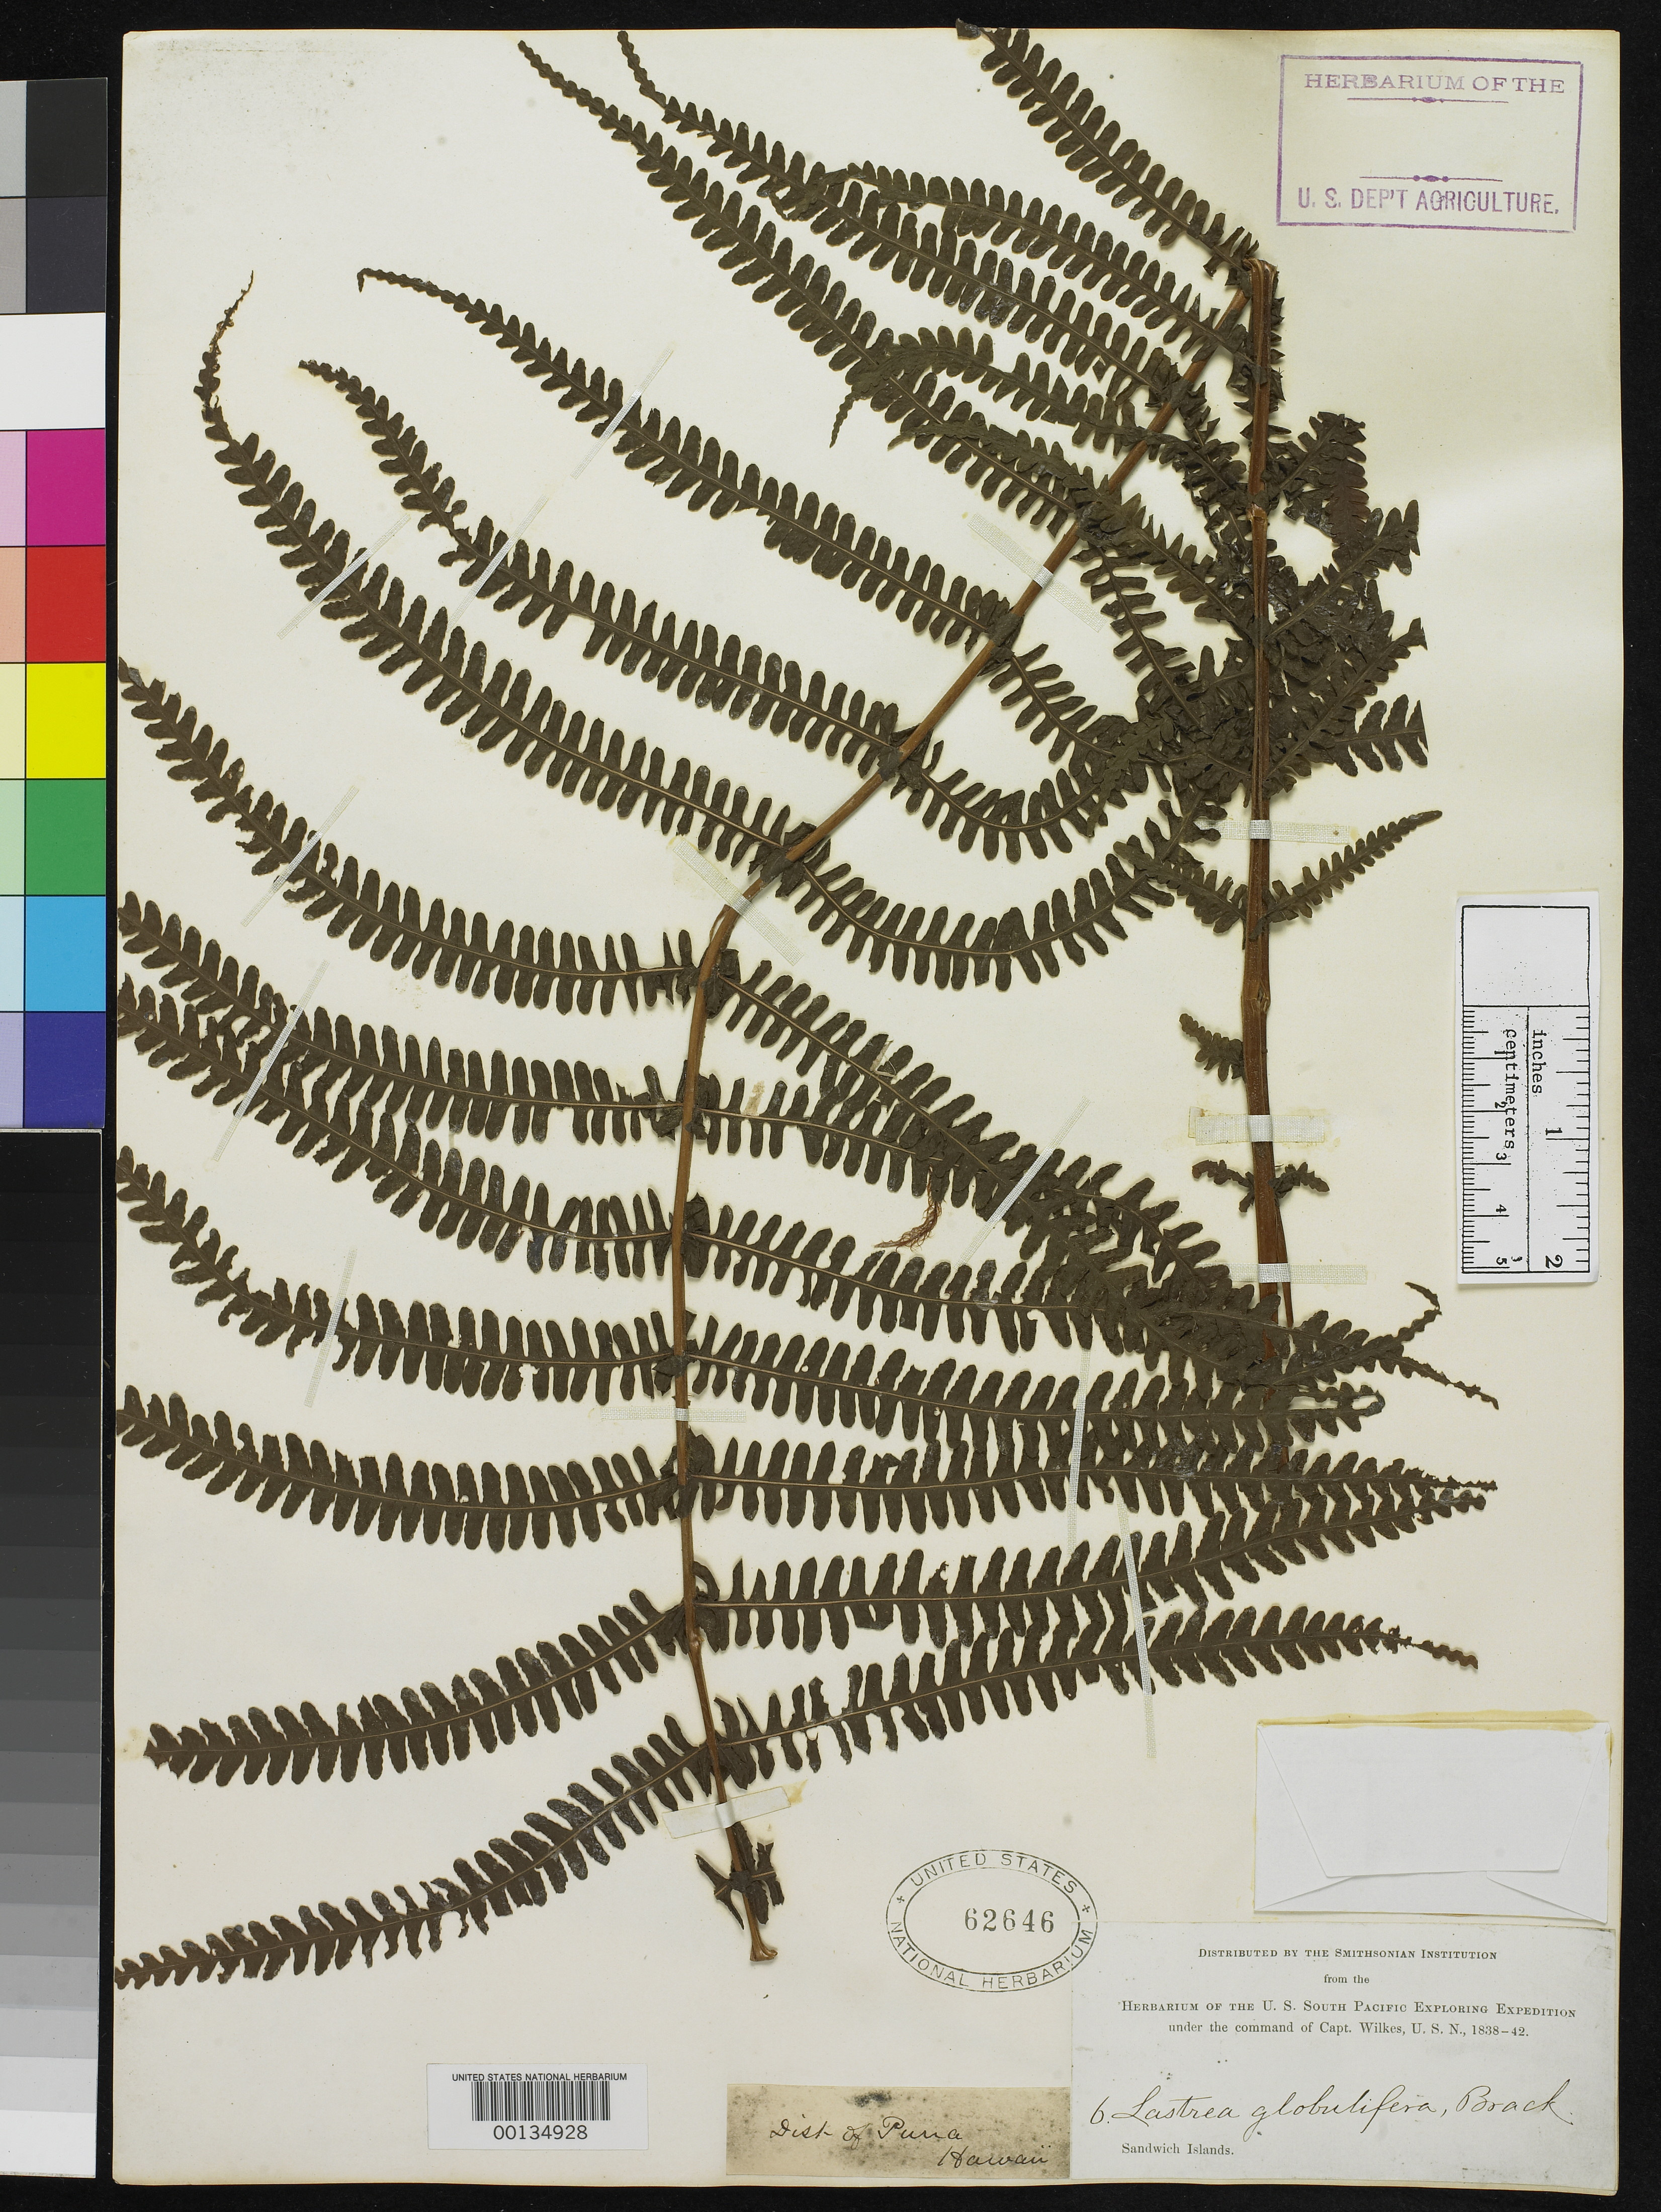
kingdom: Plantae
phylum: Tracheophyta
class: Polypodiopsida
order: Polypodiales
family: Thelypteridaceae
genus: Lastrea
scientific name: Lastrea globulifera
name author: Brack. in Wilkes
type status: Holotype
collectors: Wilkes Explor. Exped.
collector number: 6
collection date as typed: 1838 to -- --- 1842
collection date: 1838/1842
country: United States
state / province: Hawaii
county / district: Hawaii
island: Hawaii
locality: District of Puna.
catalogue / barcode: US 62646